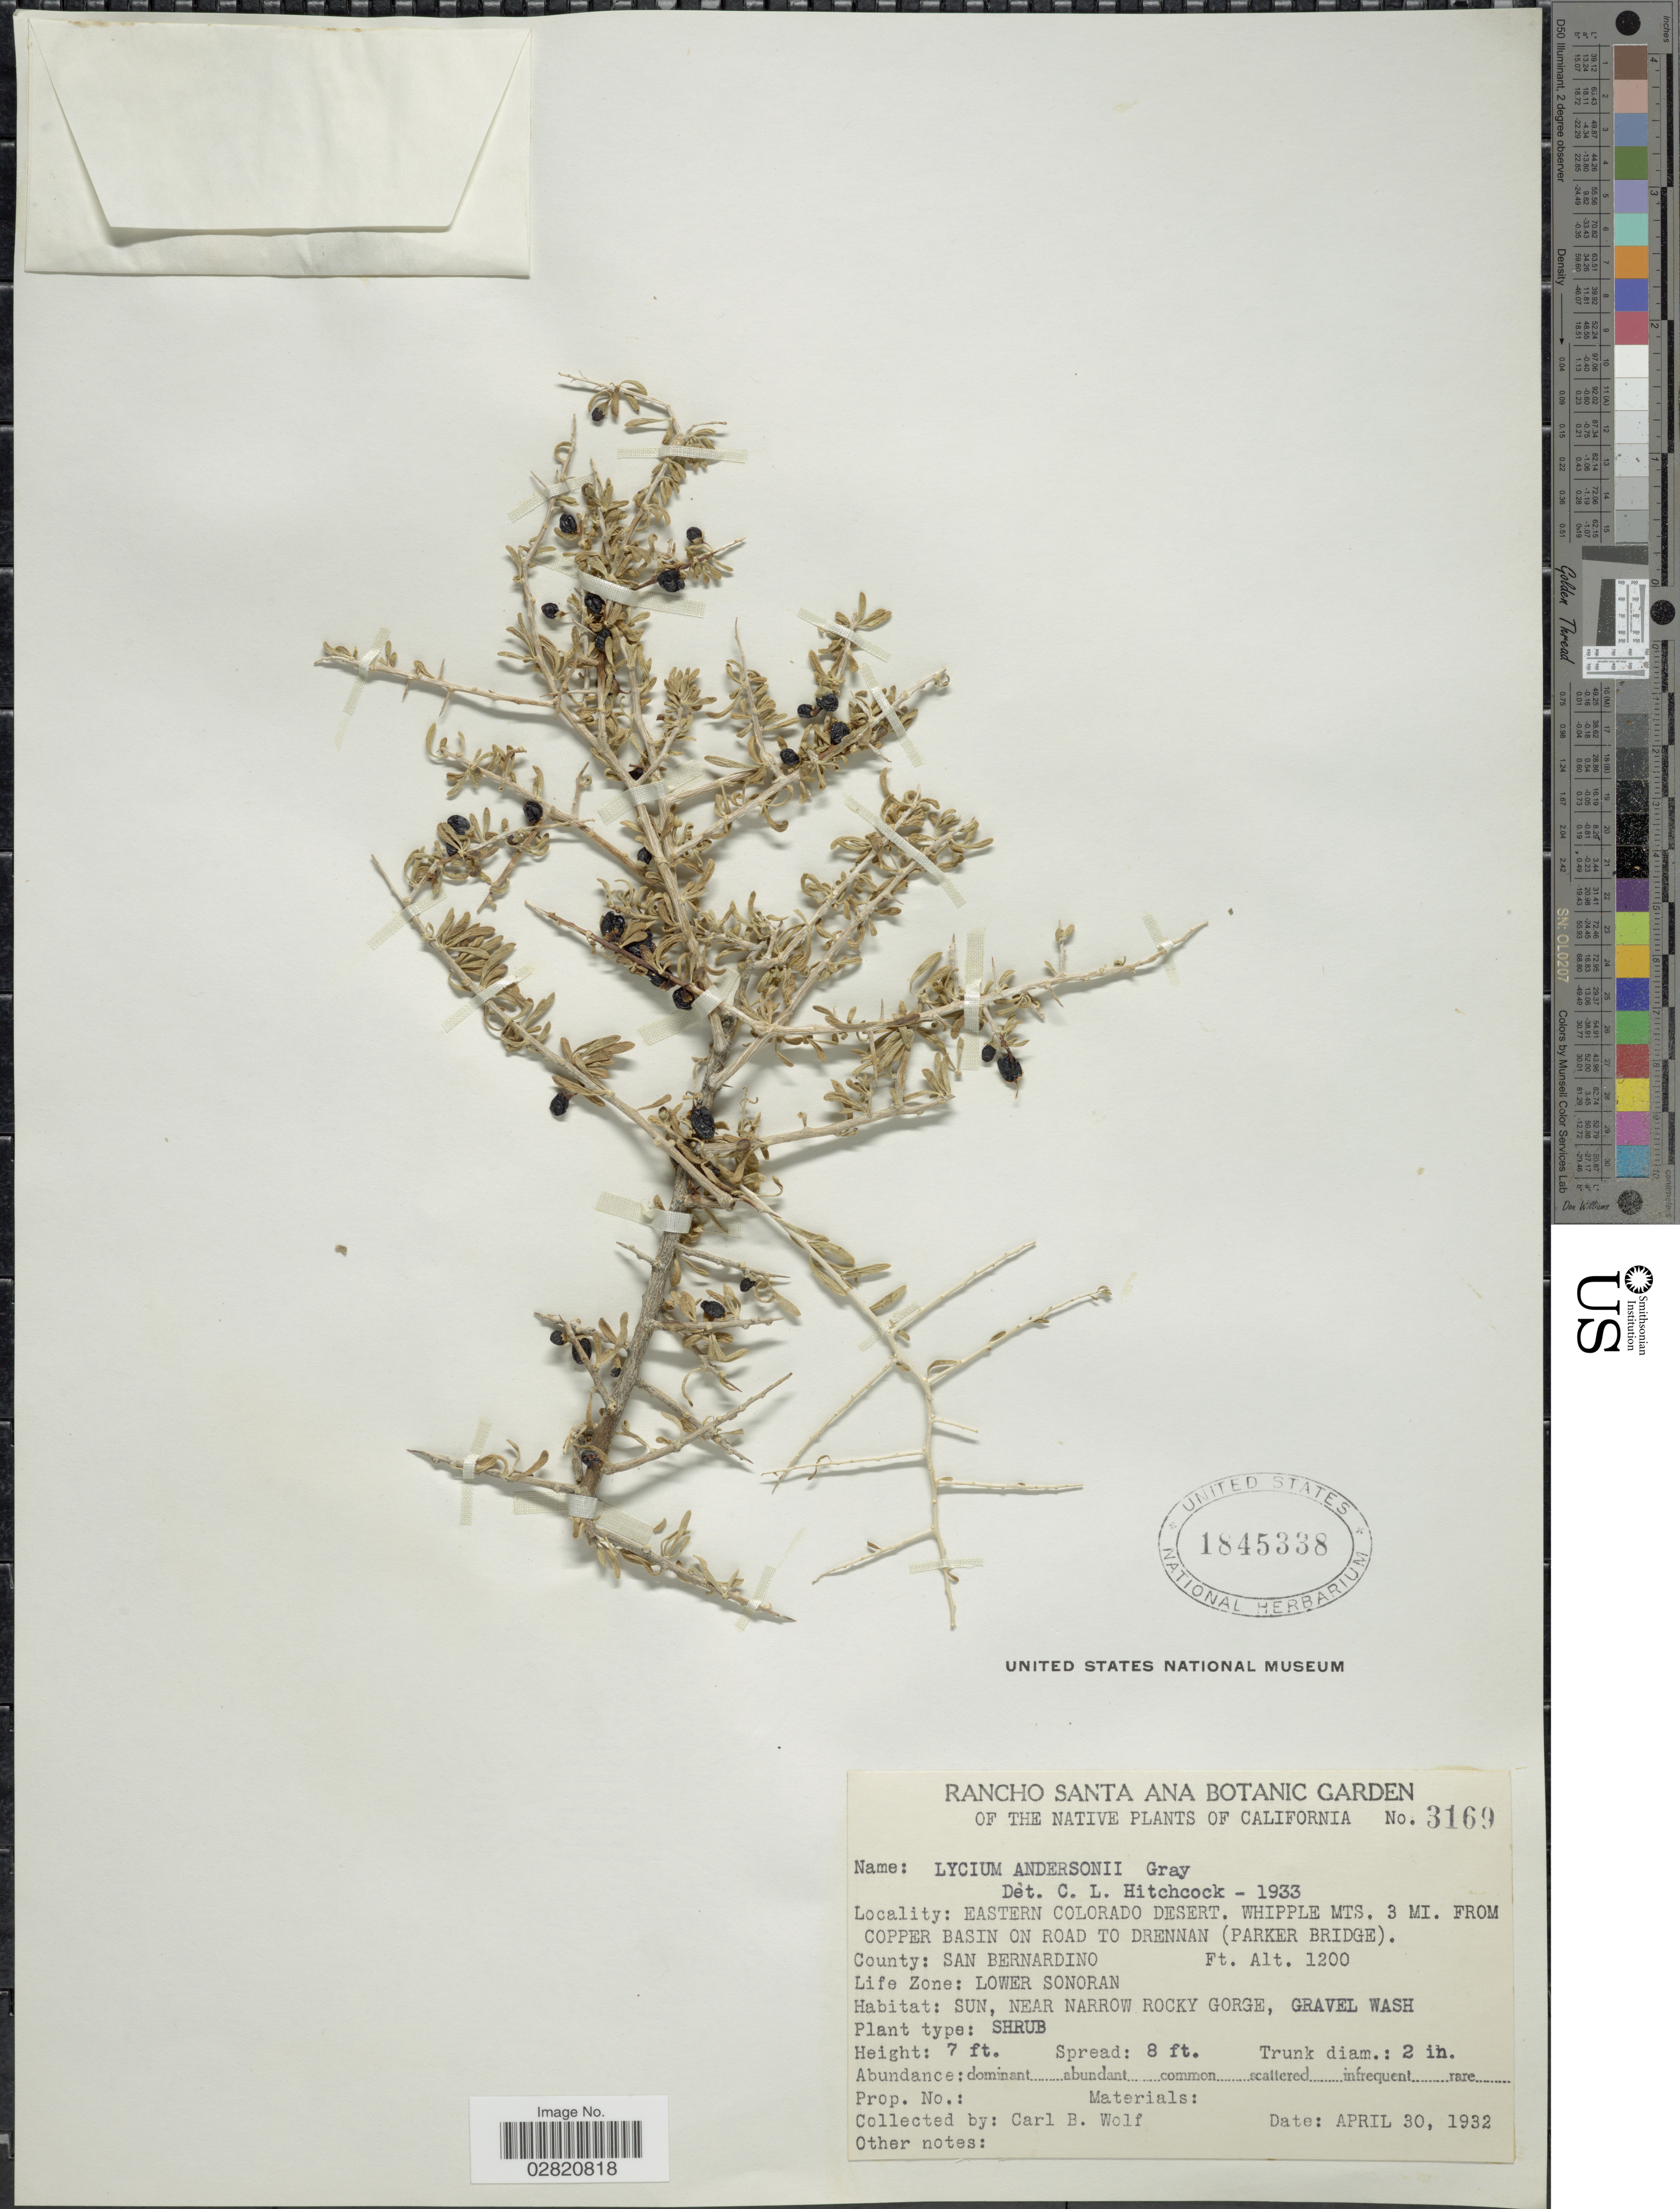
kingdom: Plantae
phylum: Tracheophyta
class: Magnoliopsida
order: Solanales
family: Solanaceae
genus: Lycium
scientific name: Lycium andersonii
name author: A. Gray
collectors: C. B. Wolf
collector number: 3169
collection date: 1932-04-30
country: United States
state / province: California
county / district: San Bernardino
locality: Eastern Colorado Desert. Whipple Mts. 3 Mi. from Copper Basin on road to Drennan (Parker Bridge). County: San Bernardino. Life Zone: Lower Sonoran.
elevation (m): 366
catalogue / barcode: US 1845338